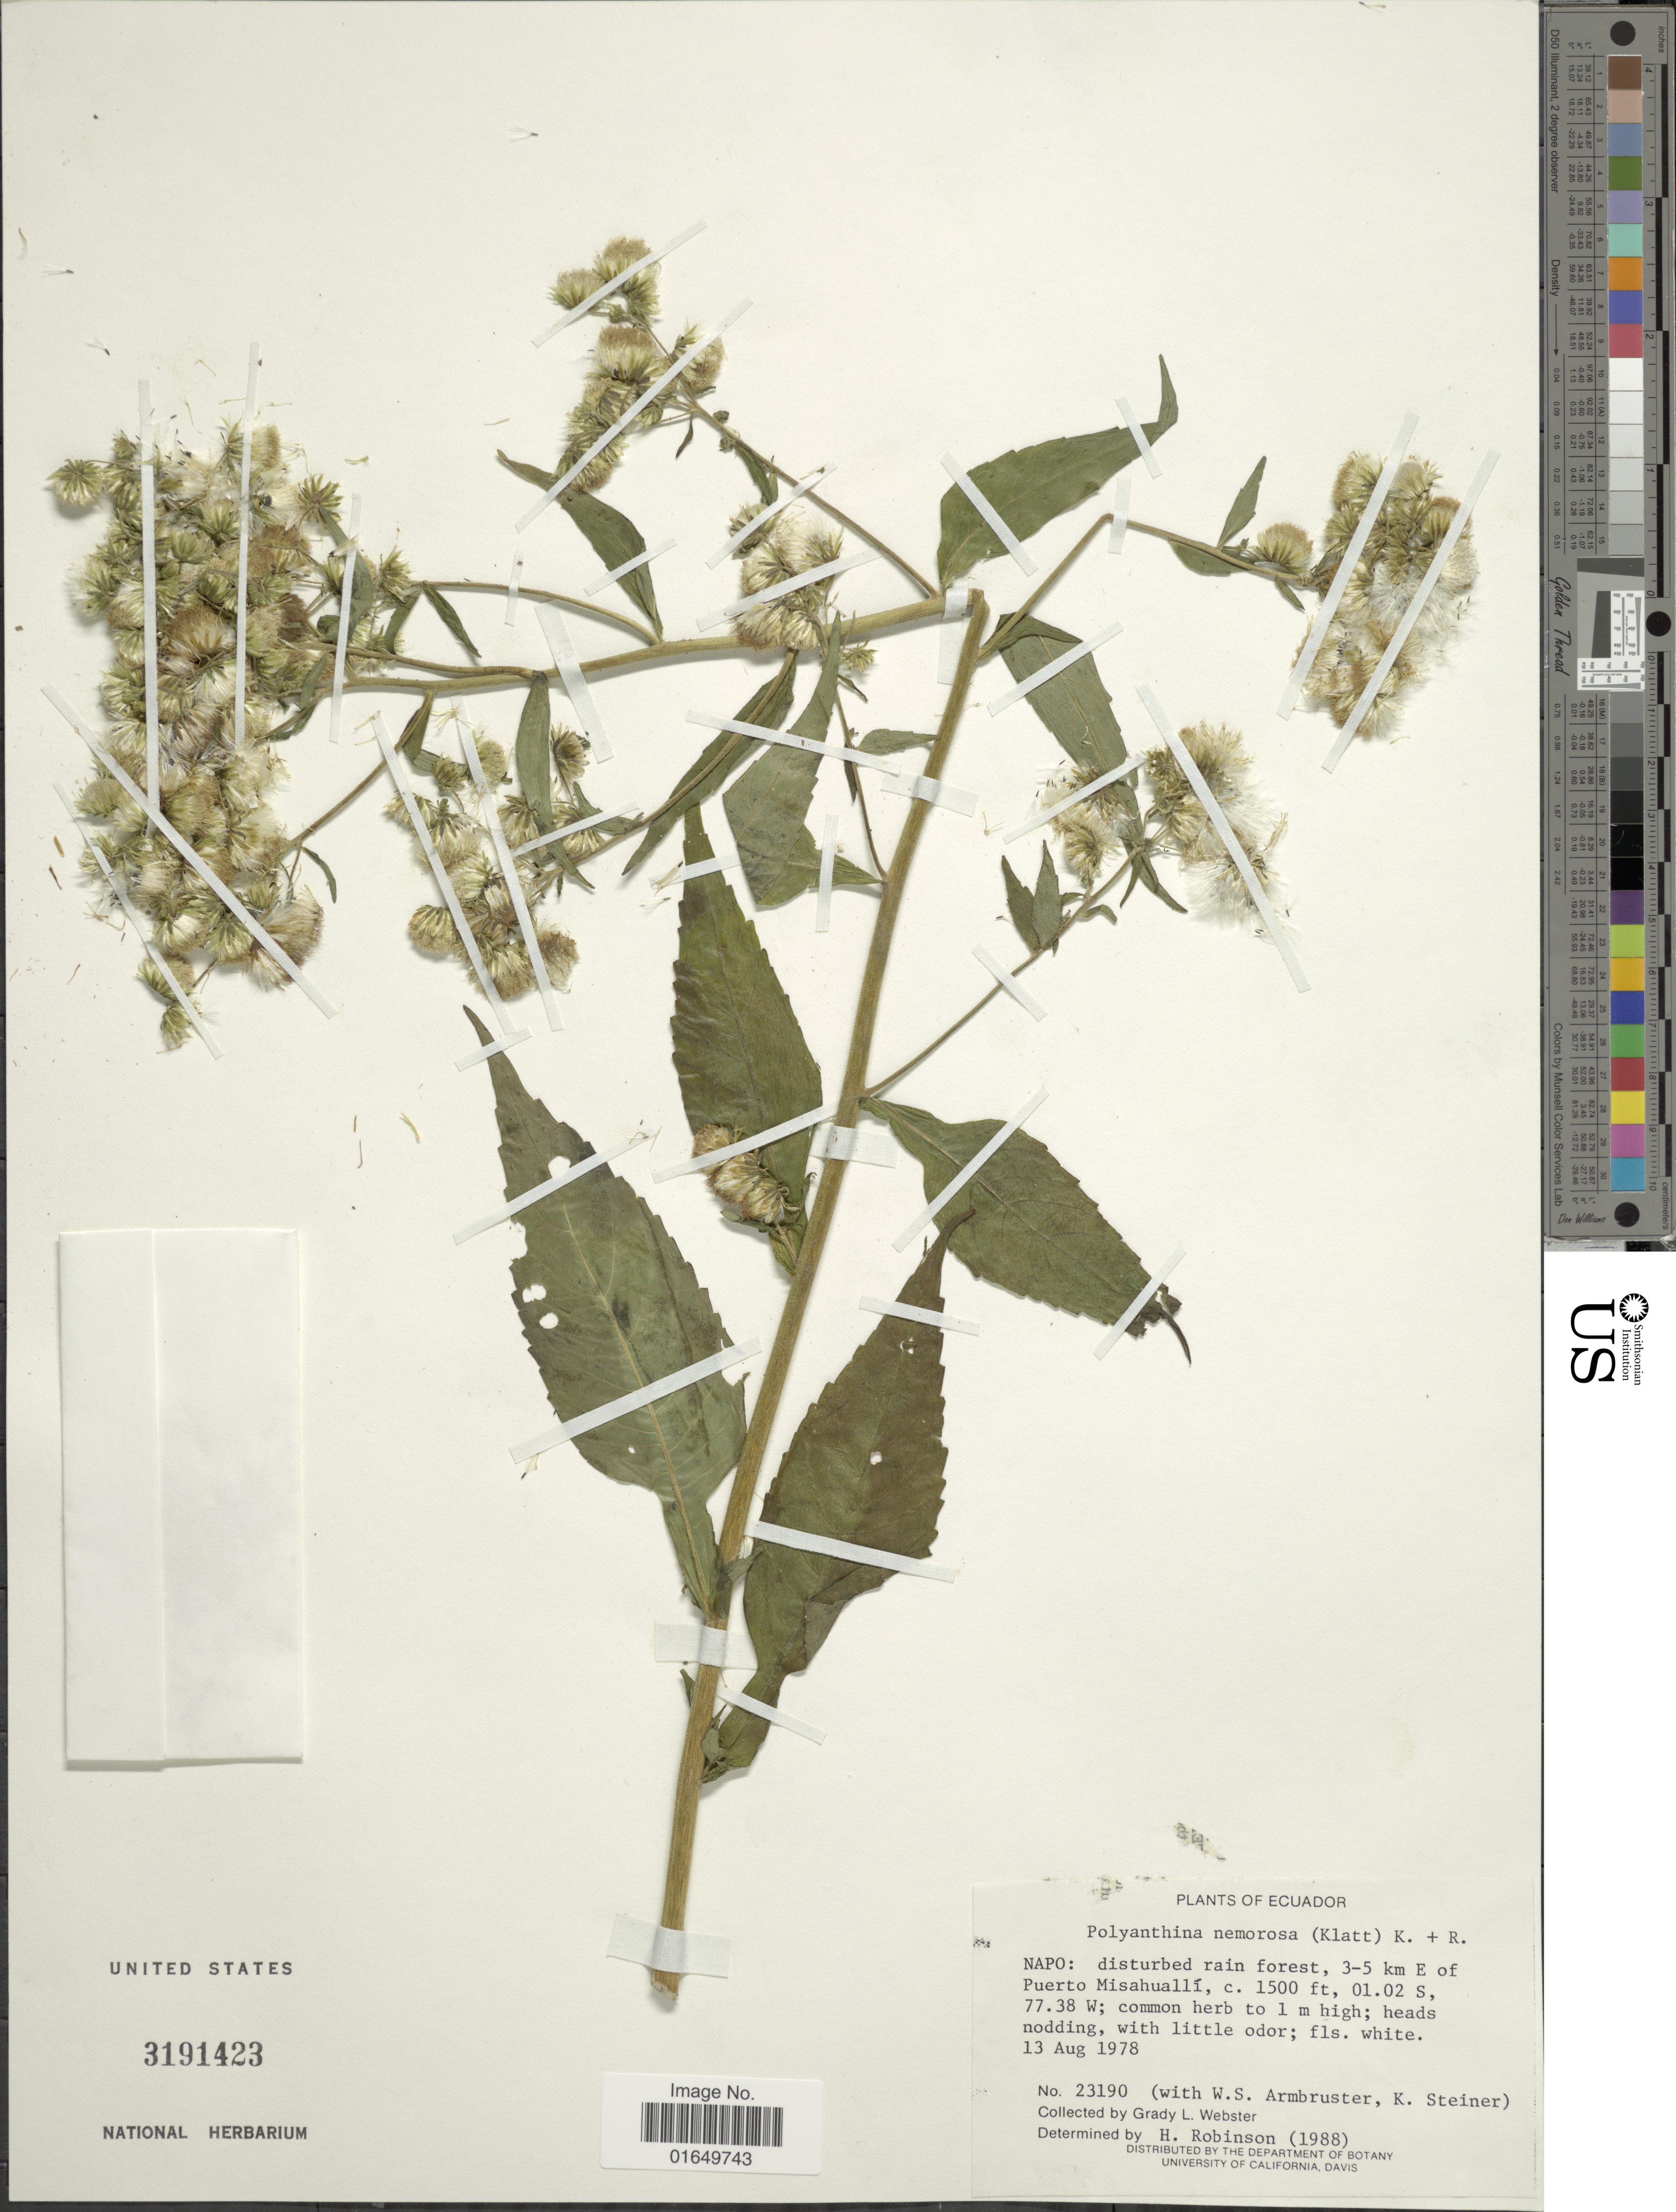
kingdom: Plantae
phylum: Tracheophyta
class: Magnoliopsida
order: Asterales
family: Asteraceae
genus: Polyanthina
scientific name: Polyanthina nemorosa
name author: (Klatt) R.M. King & H. Rob.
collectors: G. L. Webster, W. S. Armbruster & K. Steiner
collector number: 23190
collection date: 1978-08-13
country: Ecuador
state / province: Napo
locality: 3-5 km E of Puerto Misahuallí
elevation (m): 457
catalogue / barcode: US 3191423